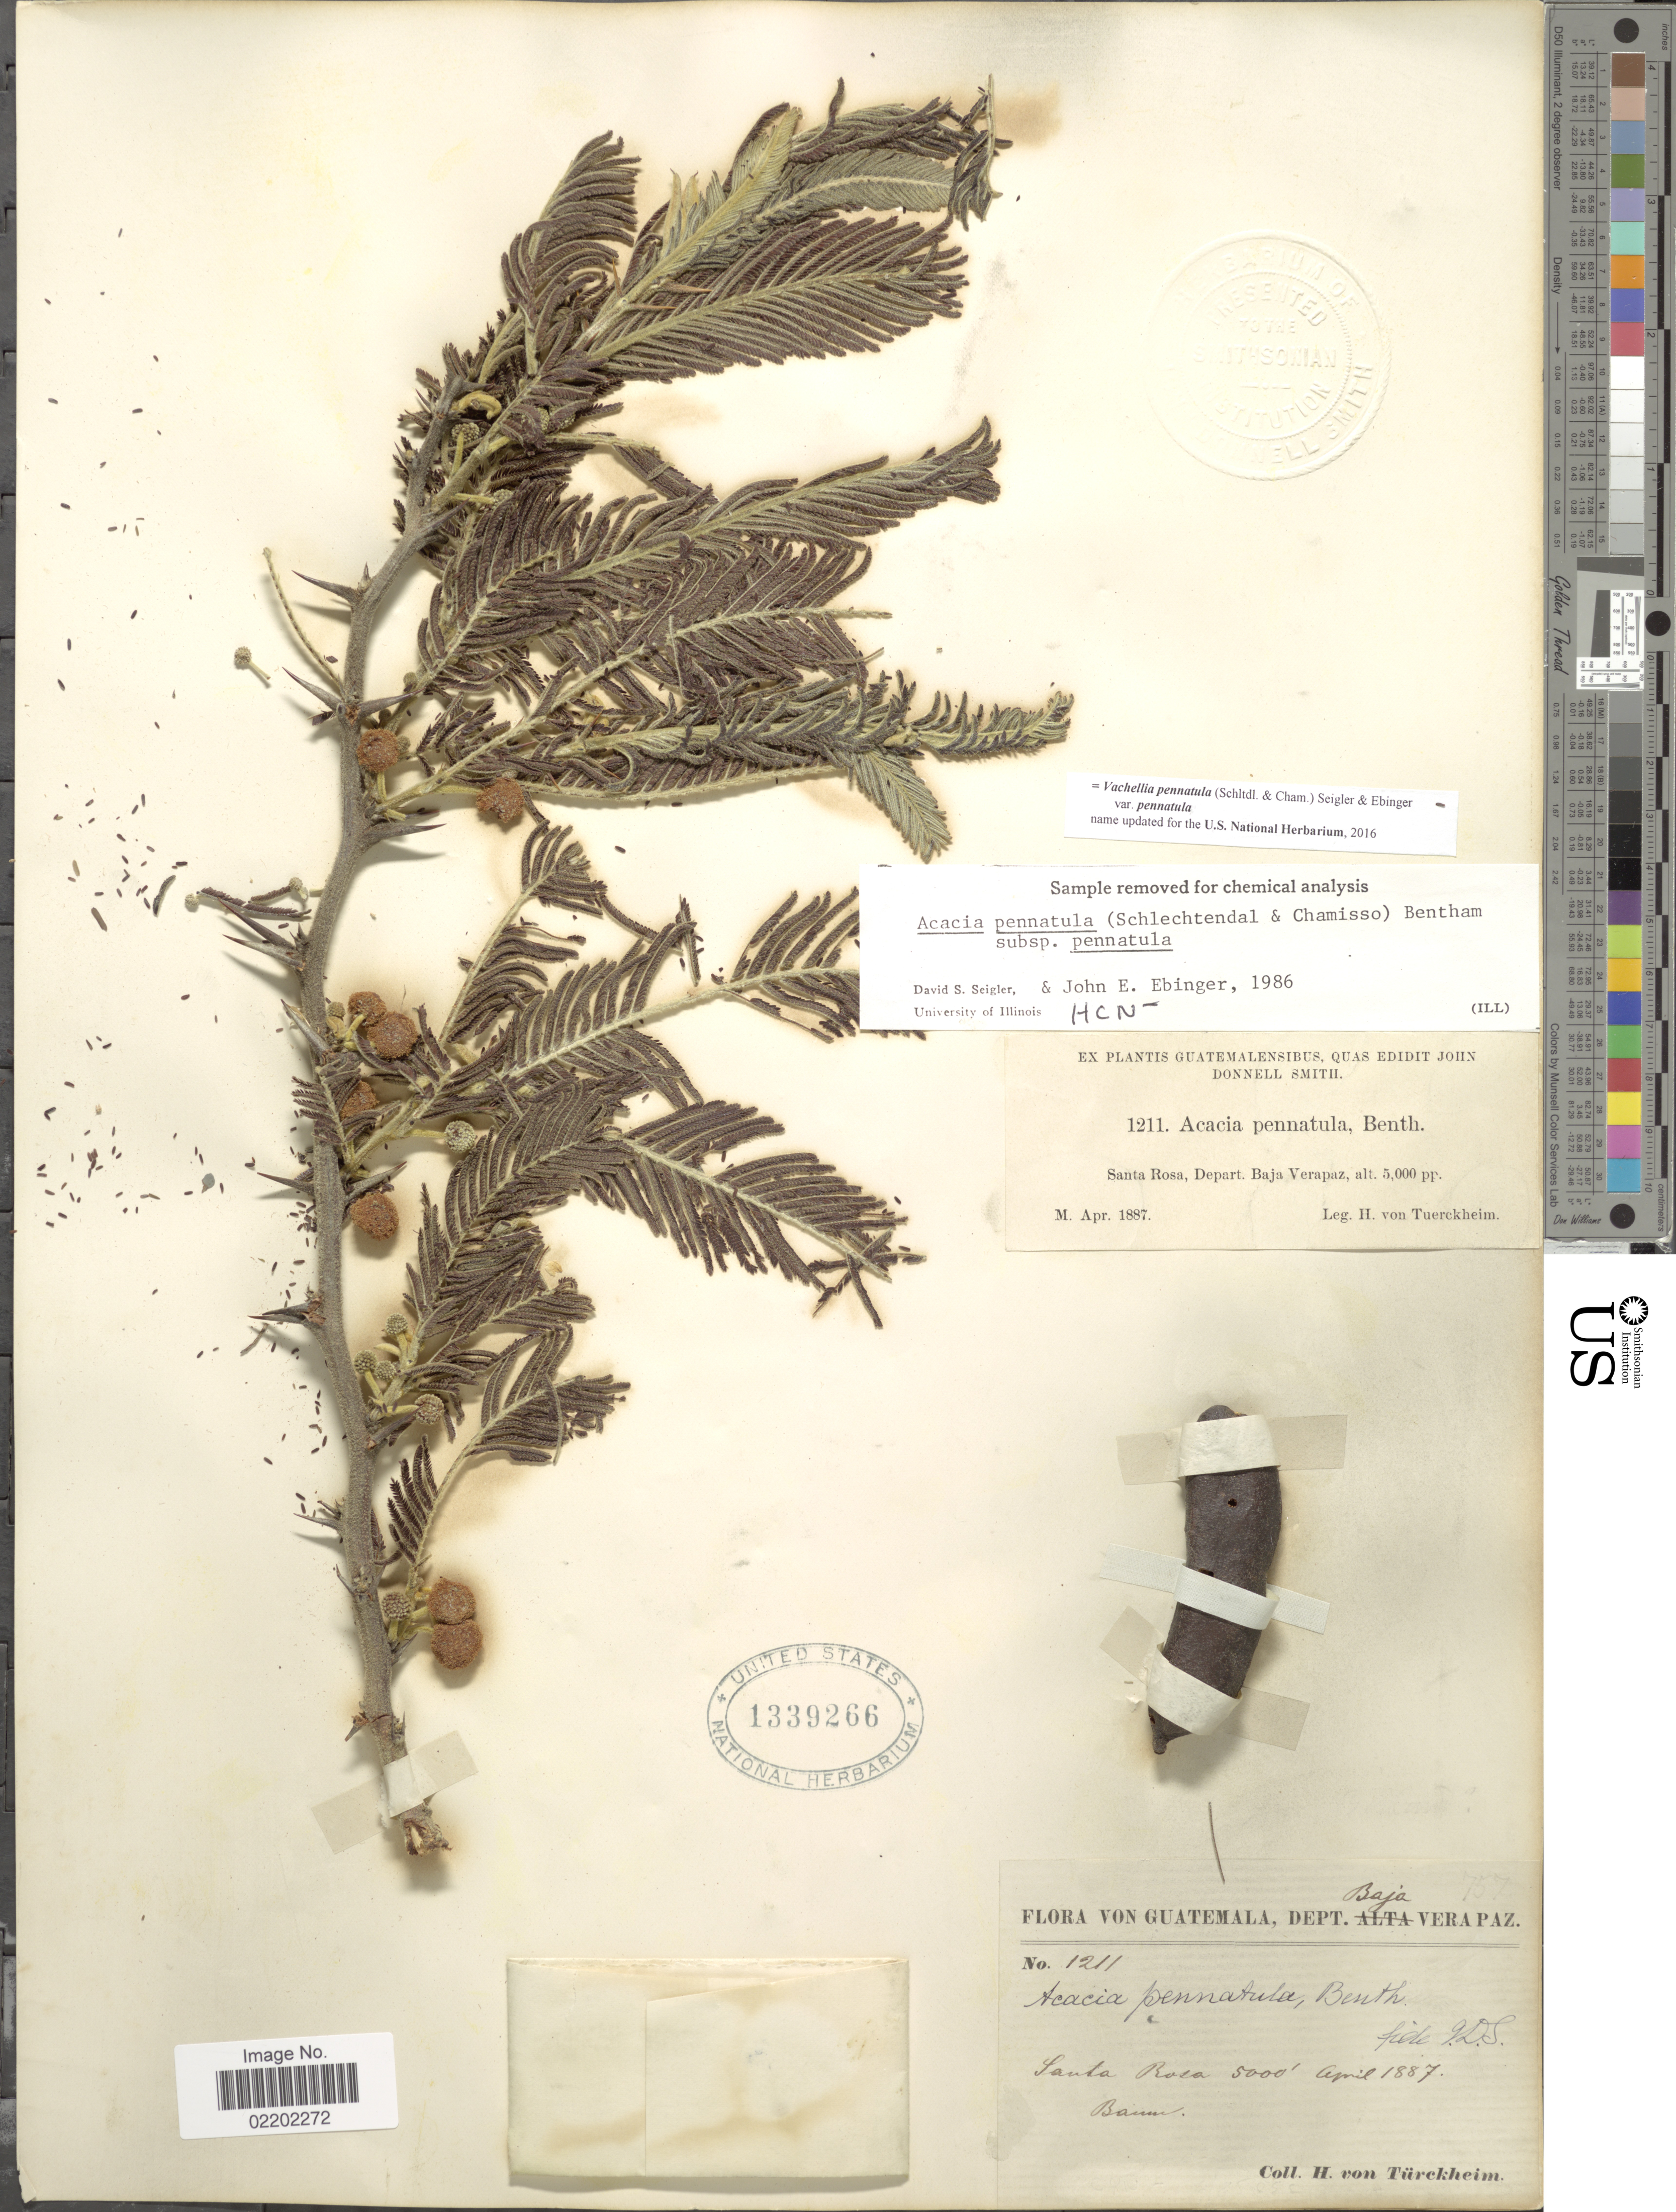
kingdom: Plantae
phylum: Tracheophyta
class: Magnoliopsida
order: Fabales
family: Fabaceae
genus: Vachellia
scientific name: Vachellia pennatula var. pennatula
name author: (Schltdl. & Cham.) Seigler & Ebinger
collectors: H. von Türckheim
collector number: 1211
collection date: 1887-04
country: Guatemala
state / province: Baja Verapaz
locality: Santa Rosa, Depart Baja Verapaz, Baum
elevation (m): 1524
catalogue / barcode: US 1339266